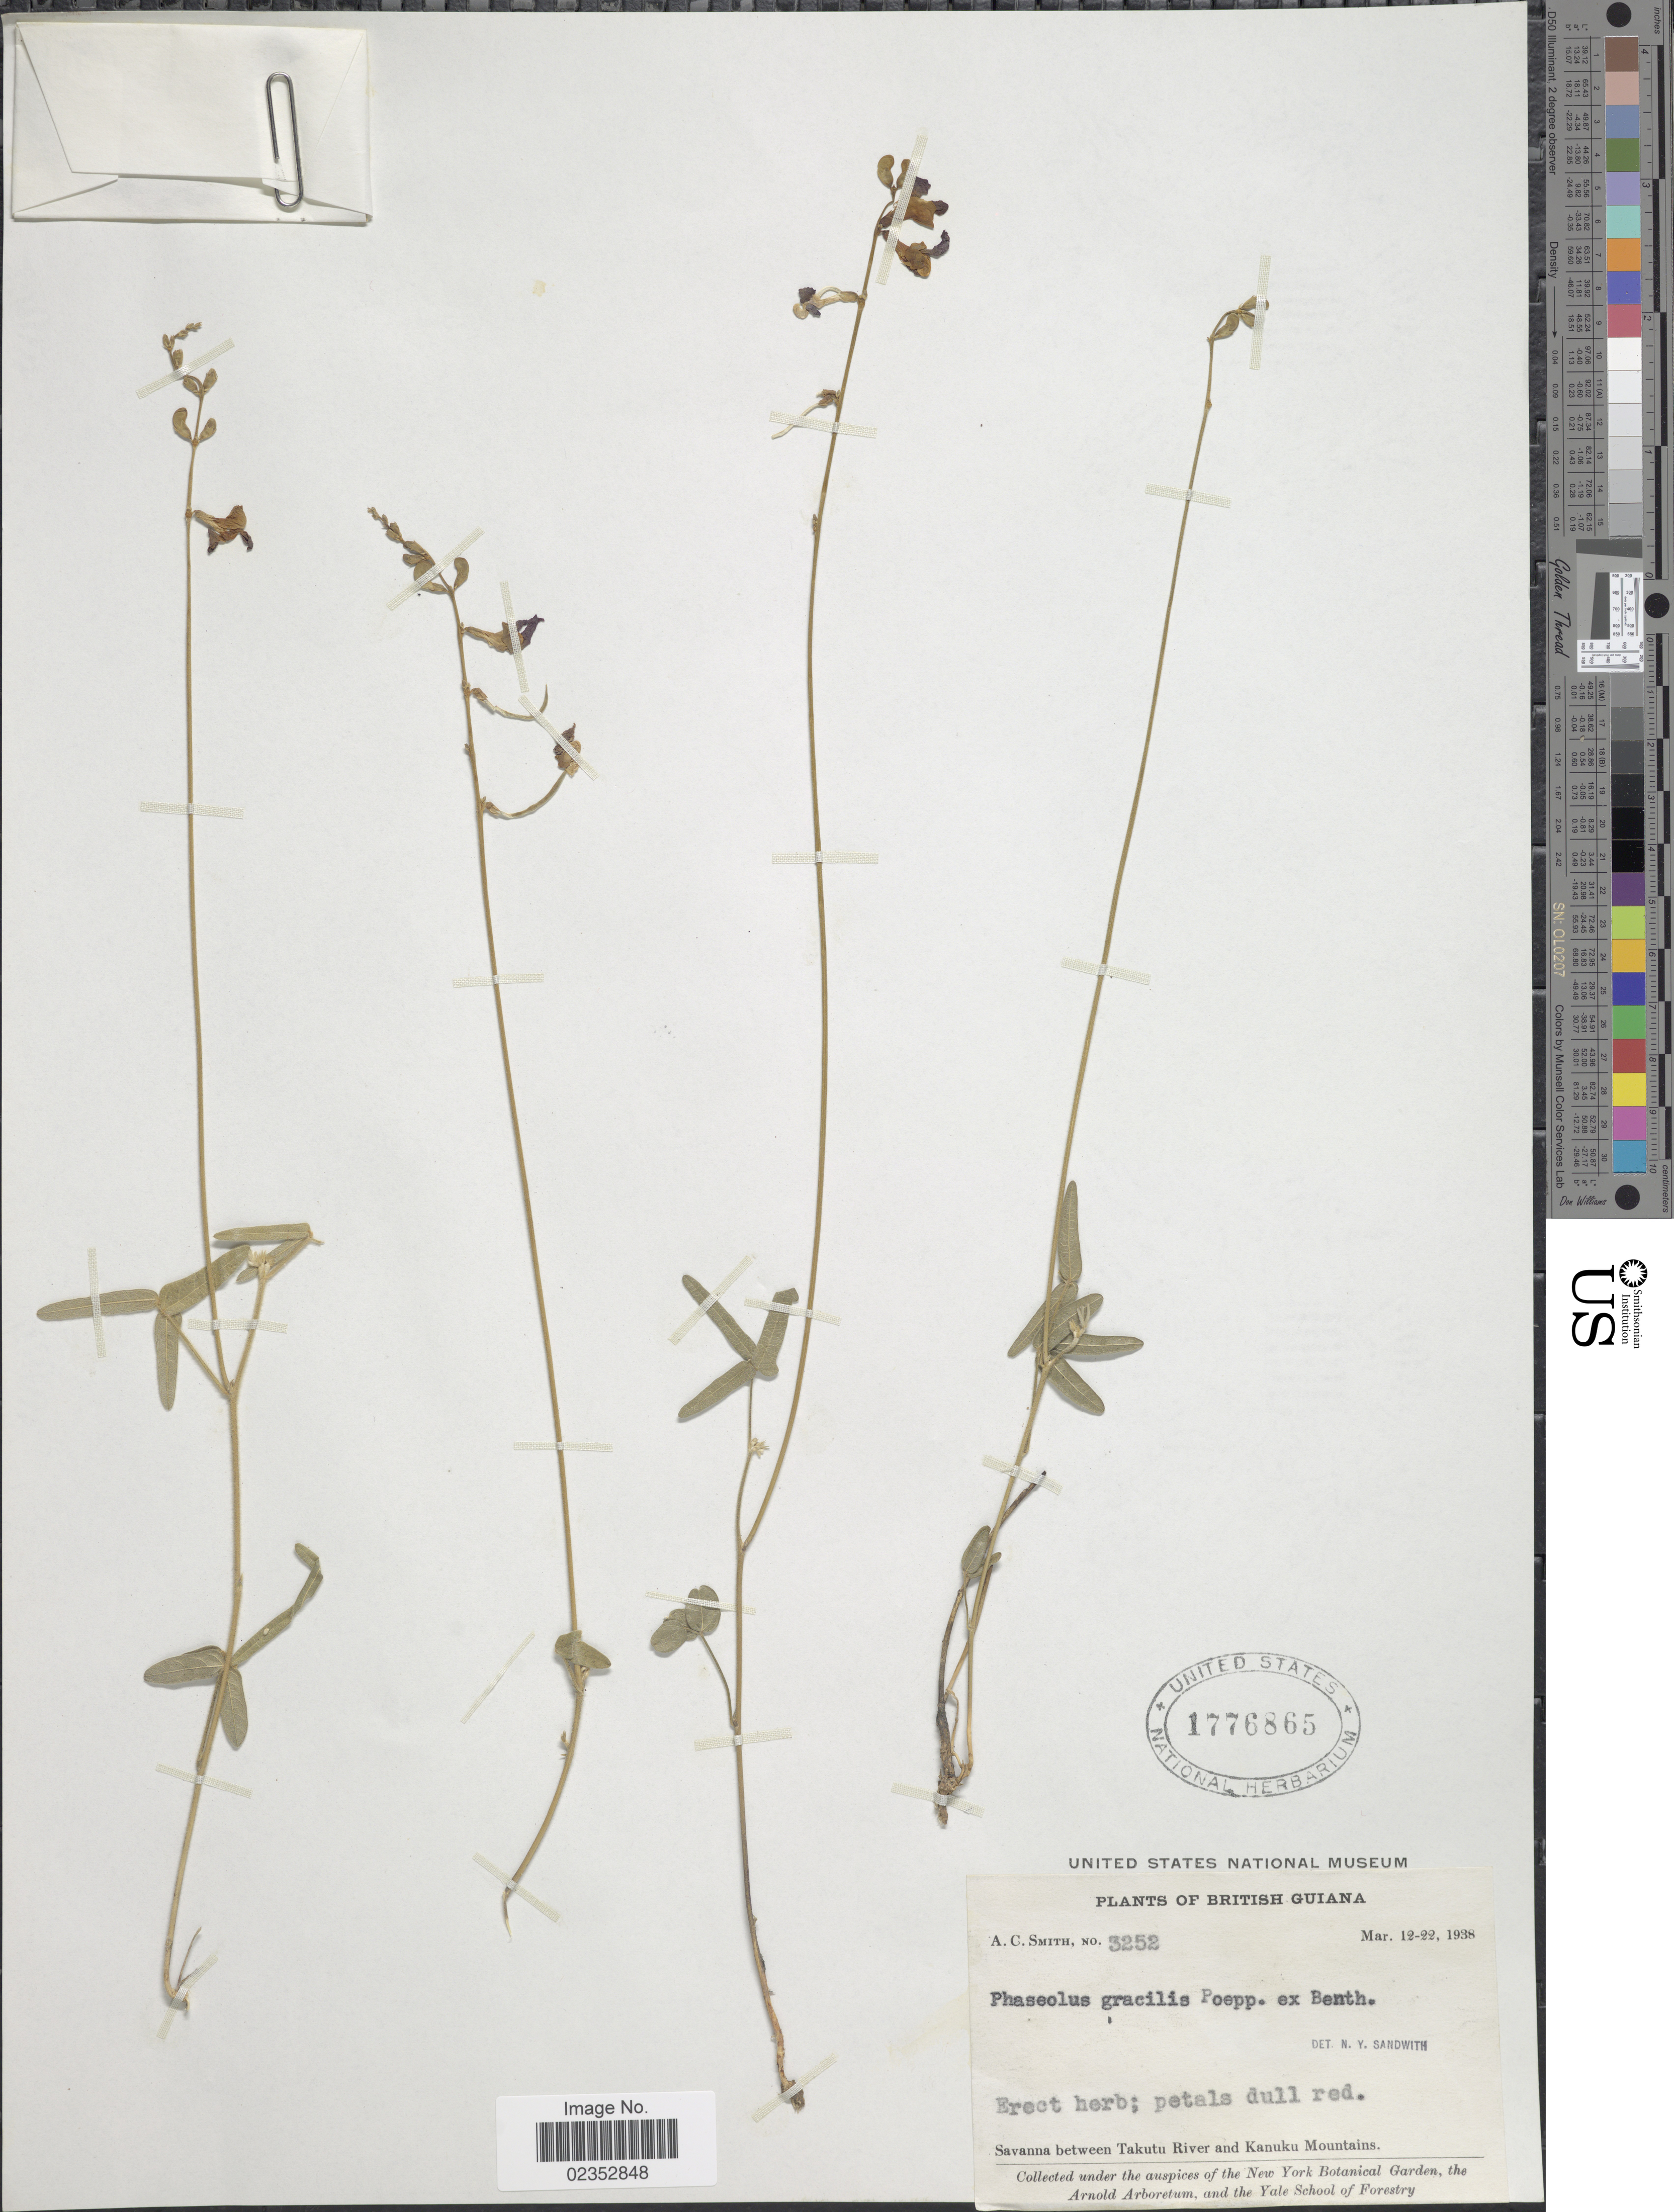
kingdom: Plantae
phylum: Tracheophyta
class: Magnoliopsida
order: Fabales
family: Fabaceae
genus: Macroptilium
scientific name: Macroptilium gracile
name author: (Poepp. ex Benth.) Urb.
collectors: A. C. Smith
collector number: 3252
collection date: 1938-03-12/1938-03-22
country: Guyana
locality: Savanna between Takutu River and Kanuku Mountains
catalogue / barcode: US 1776865